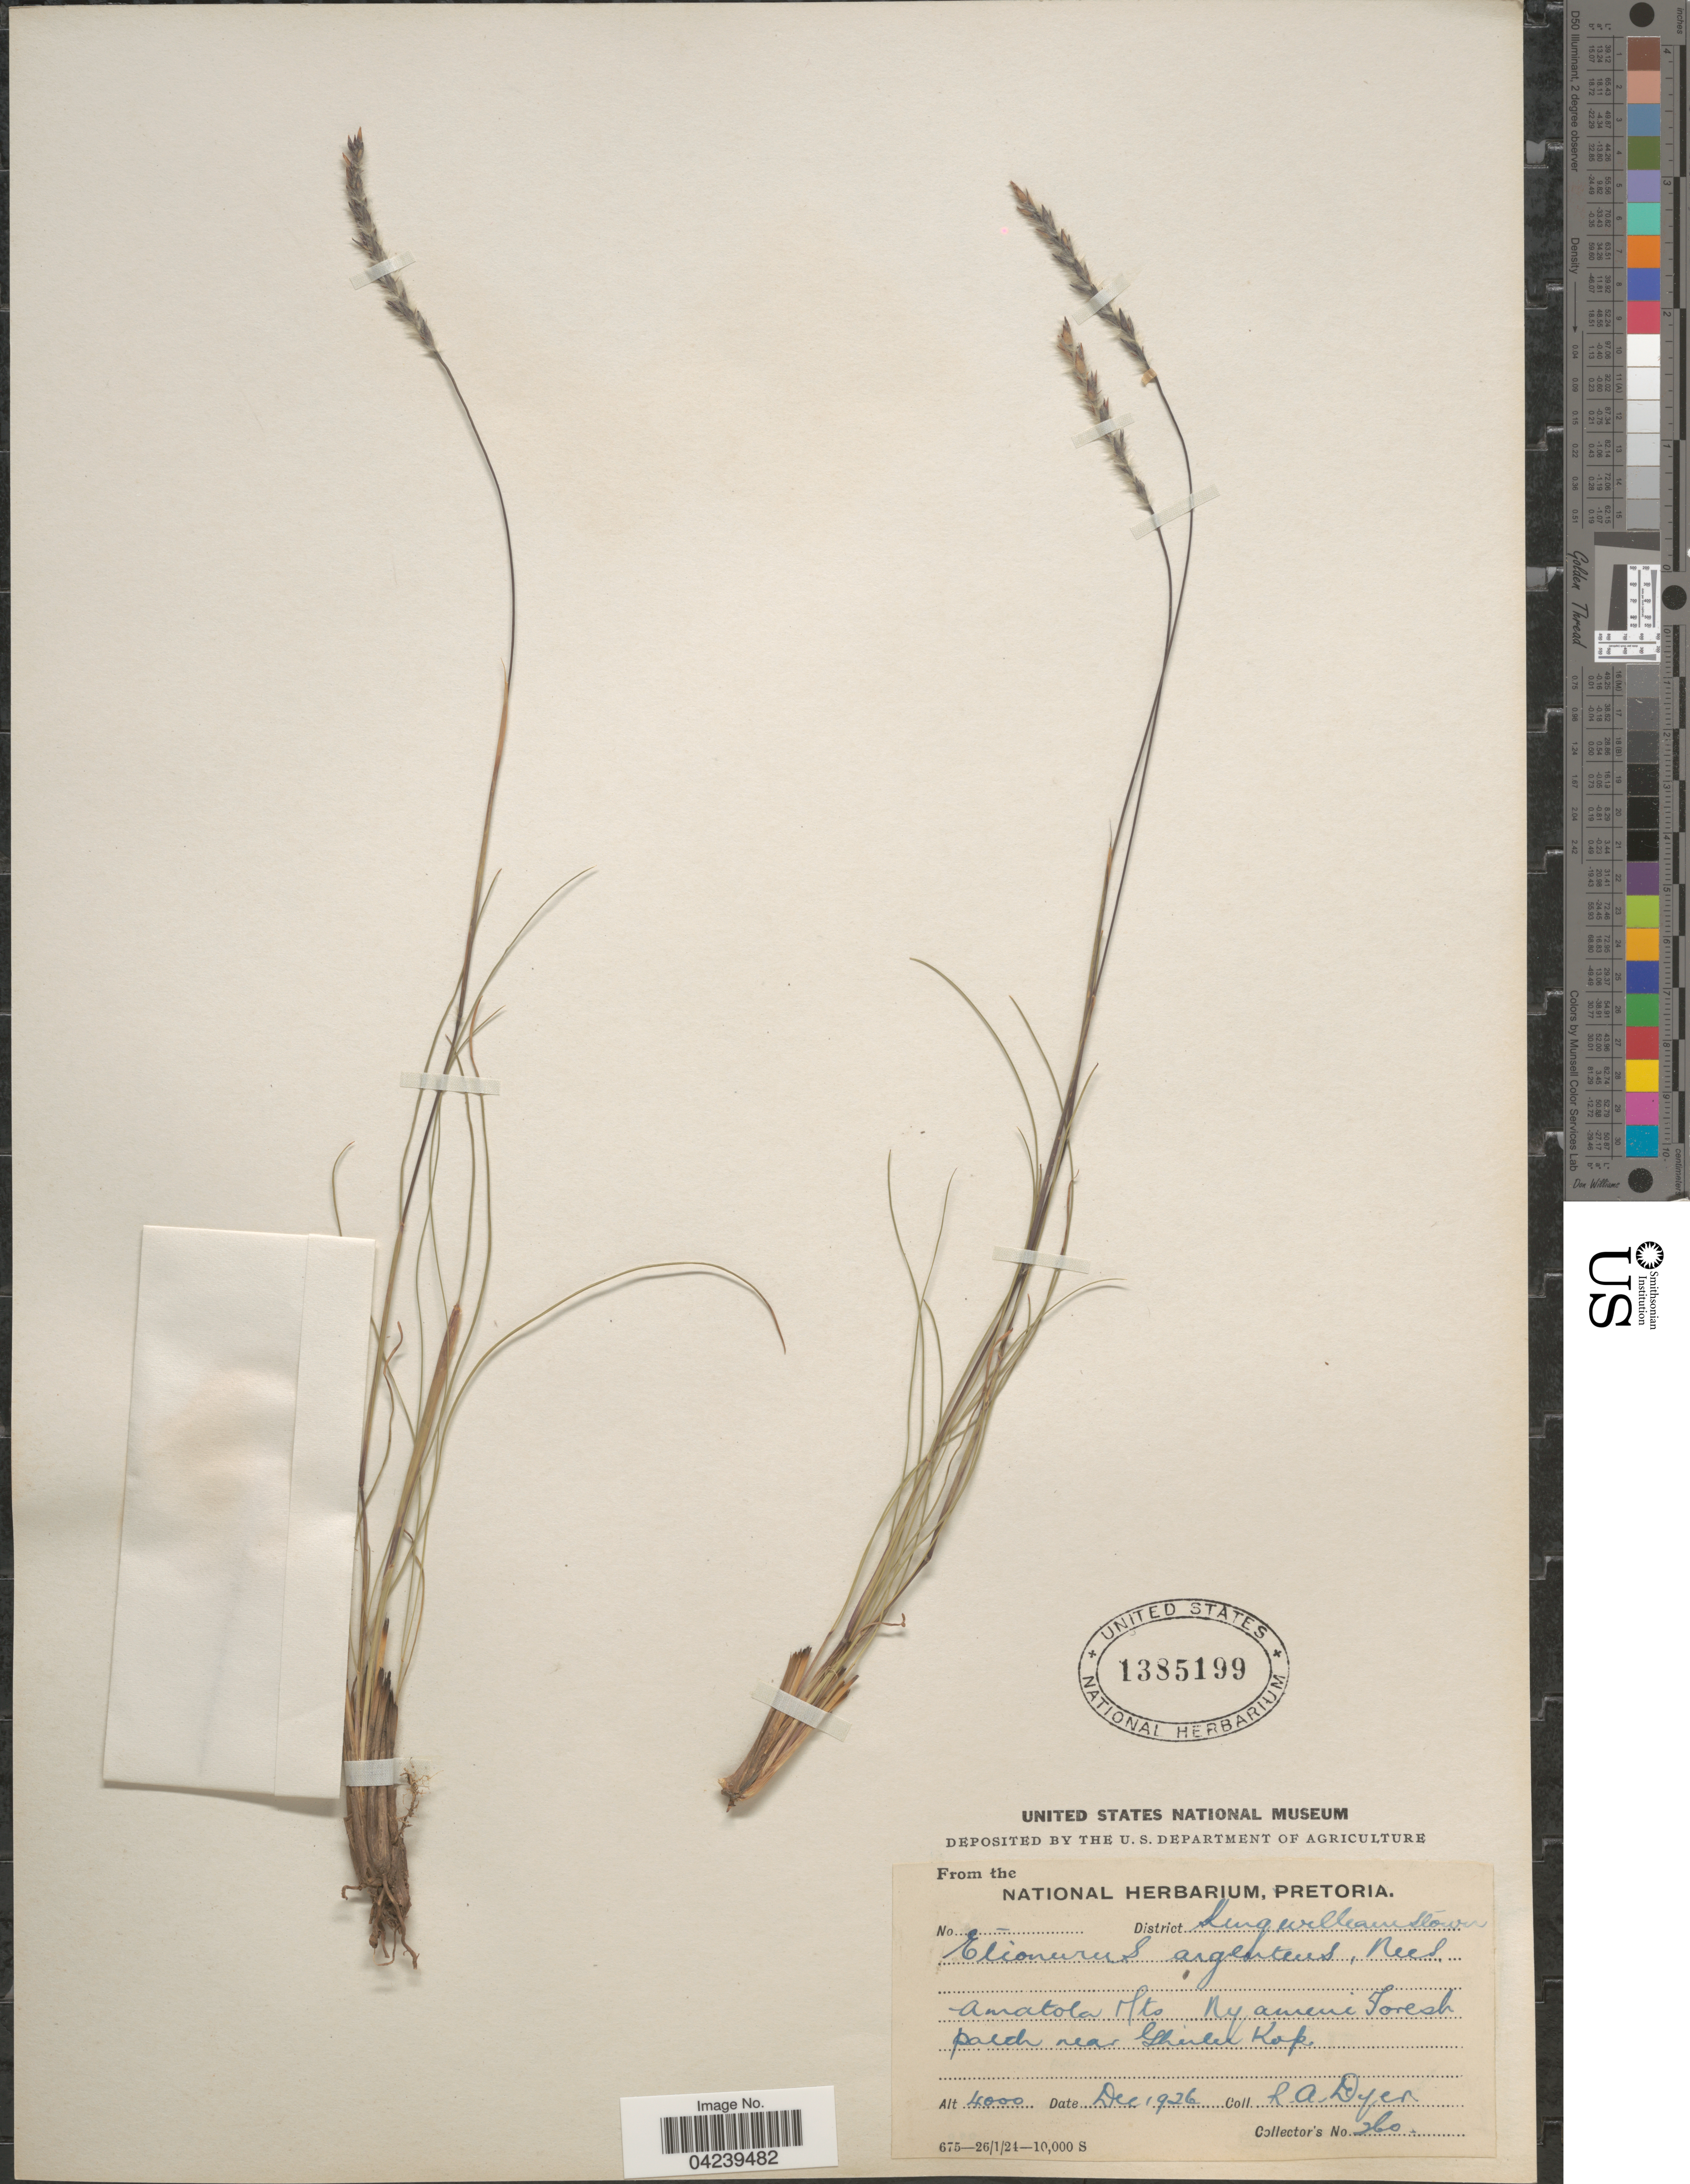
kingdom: Plantae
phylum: Tracheophyta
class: Liliopsida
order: Poales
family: Poaceae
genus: Elionurus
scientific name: Elionurus muticus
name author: (Spreng.) Kuntze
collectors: R. A. Dyer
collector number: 260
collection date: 1926-12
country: South Africa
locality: District King Williams Tower. Amatola Mts Nyameni Forest patch near Ghiler [interpreted] Kip.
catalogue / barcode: US 1385199